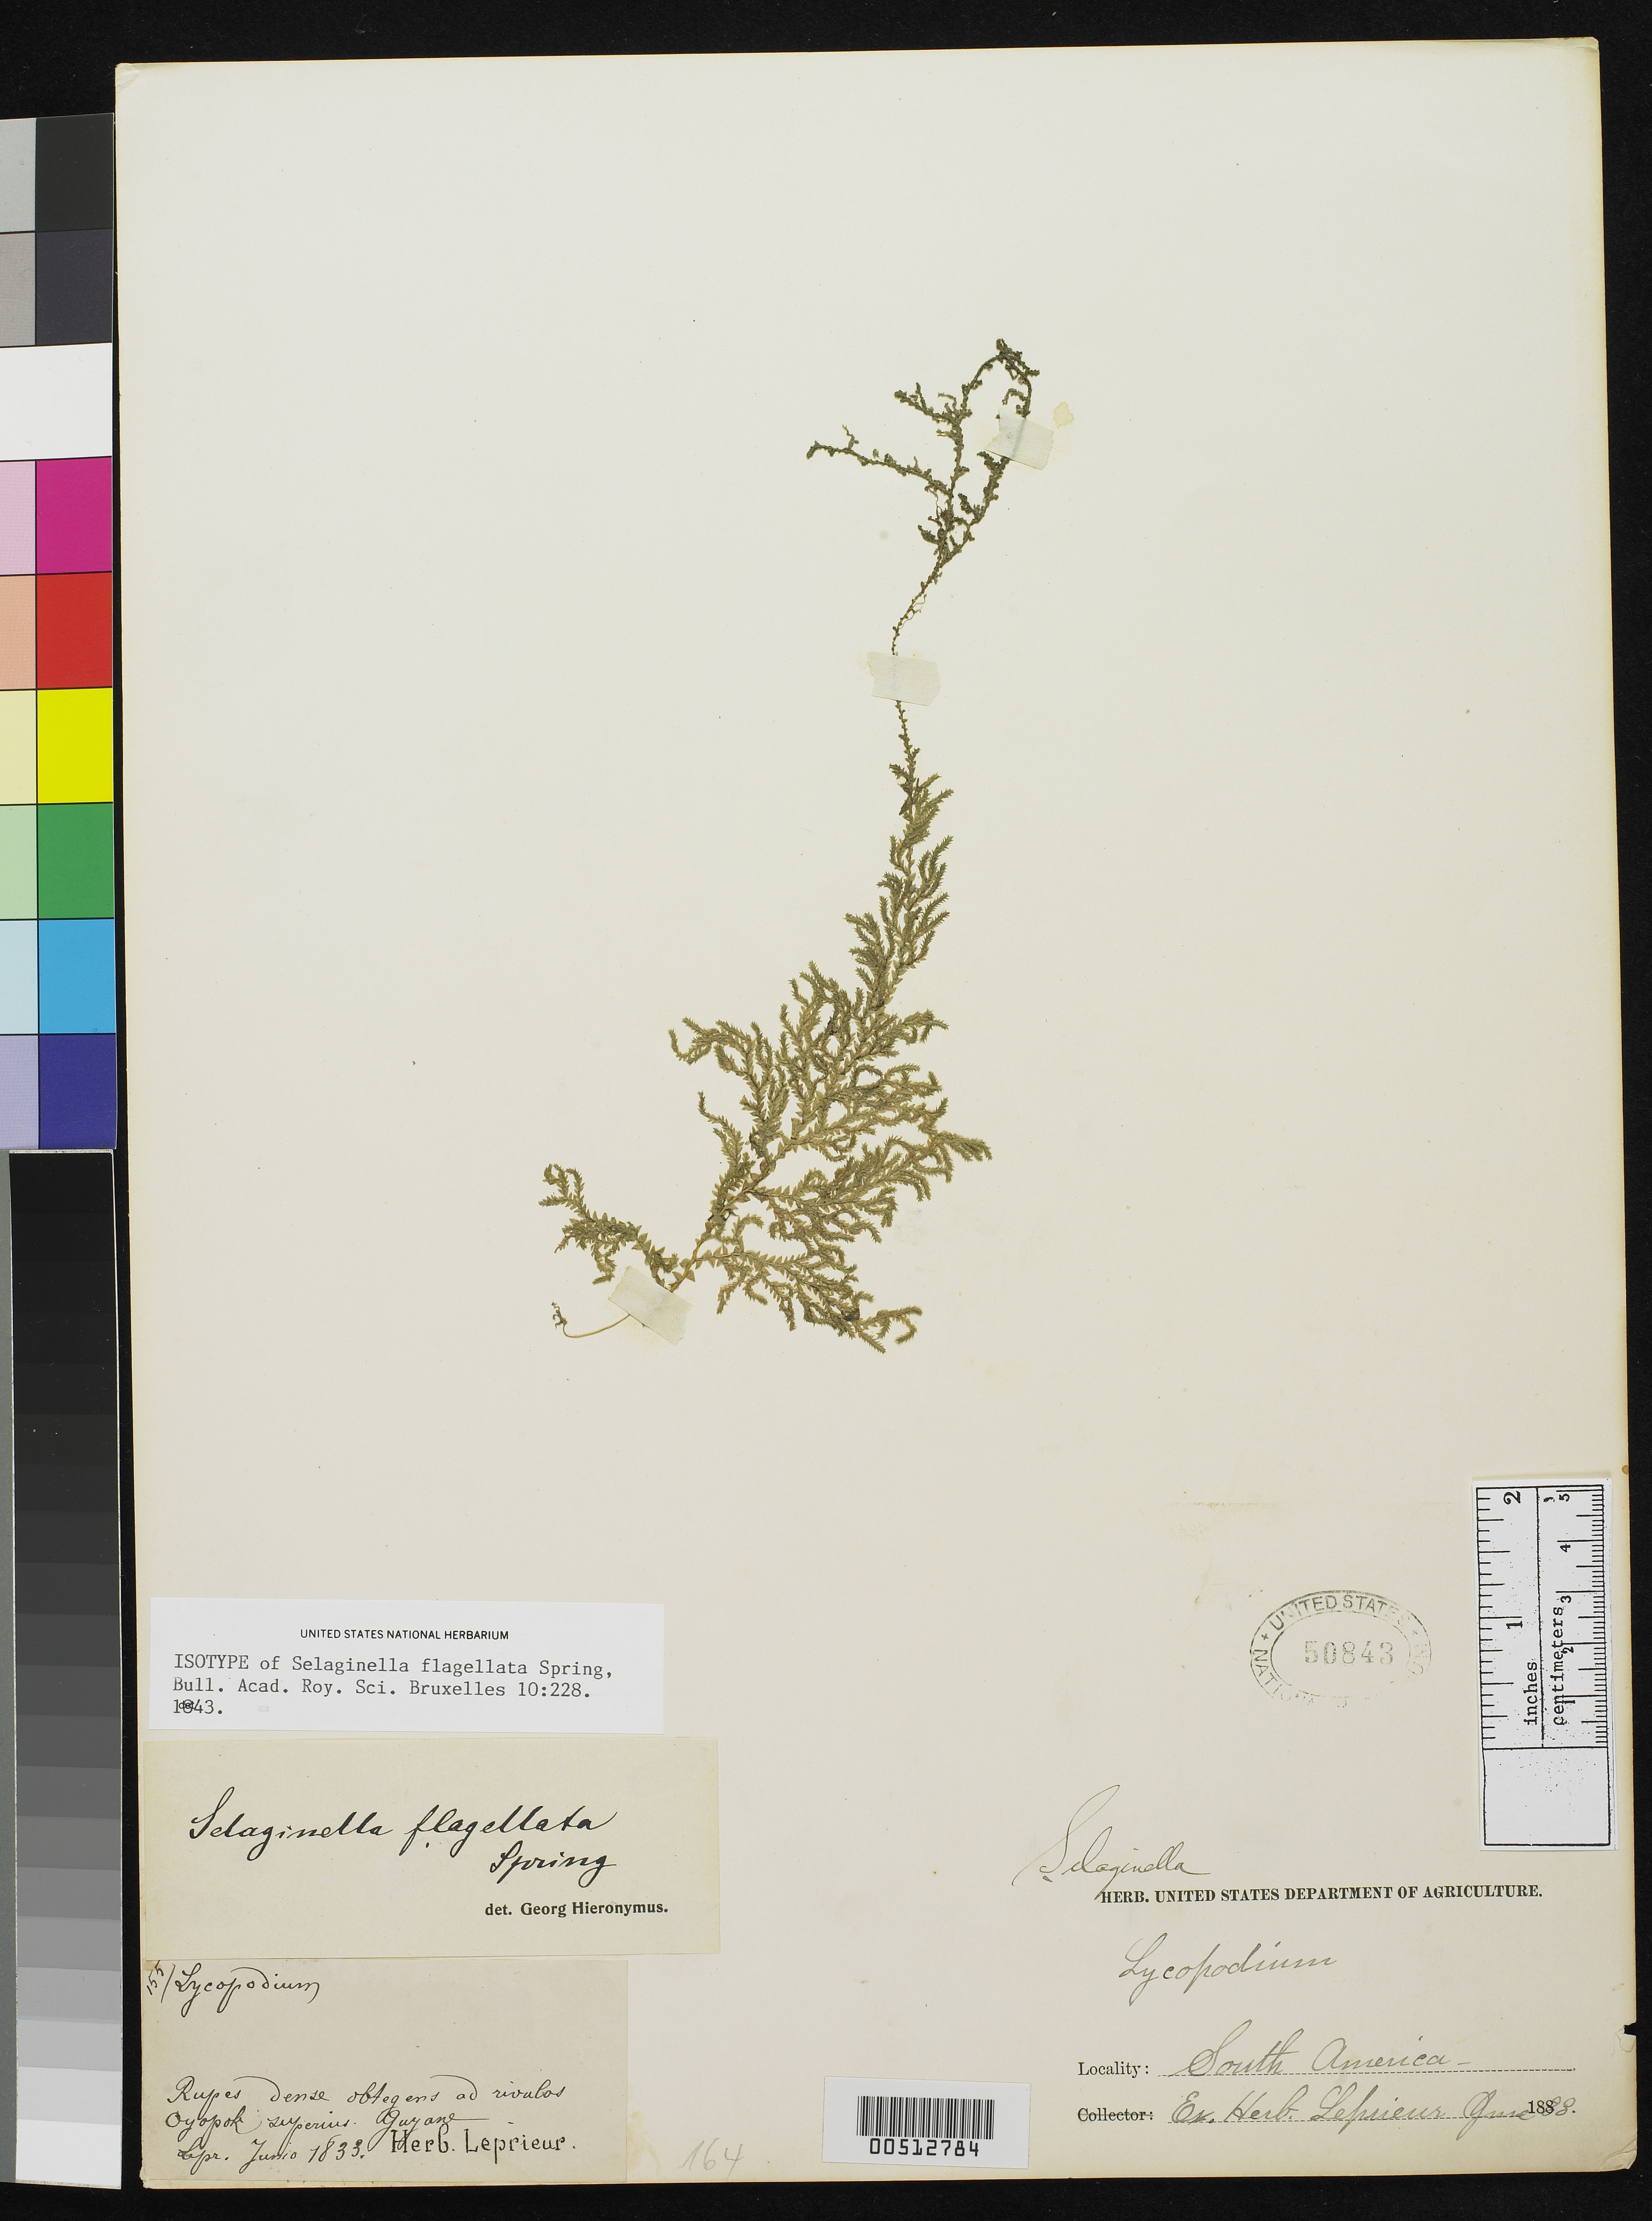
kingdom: Plantae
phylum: Tracheophyta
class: Lycopodiopsida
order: Selaginellales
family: Selaginellaceae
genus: Selaginella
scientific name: Selaginella flagellata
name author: Spring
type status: Isotype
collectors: F. M. R. Leprieur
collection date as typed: Jul 1833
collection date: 1833-07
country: French Guiana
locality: Upper Oyapok River.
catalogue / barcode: US 50843